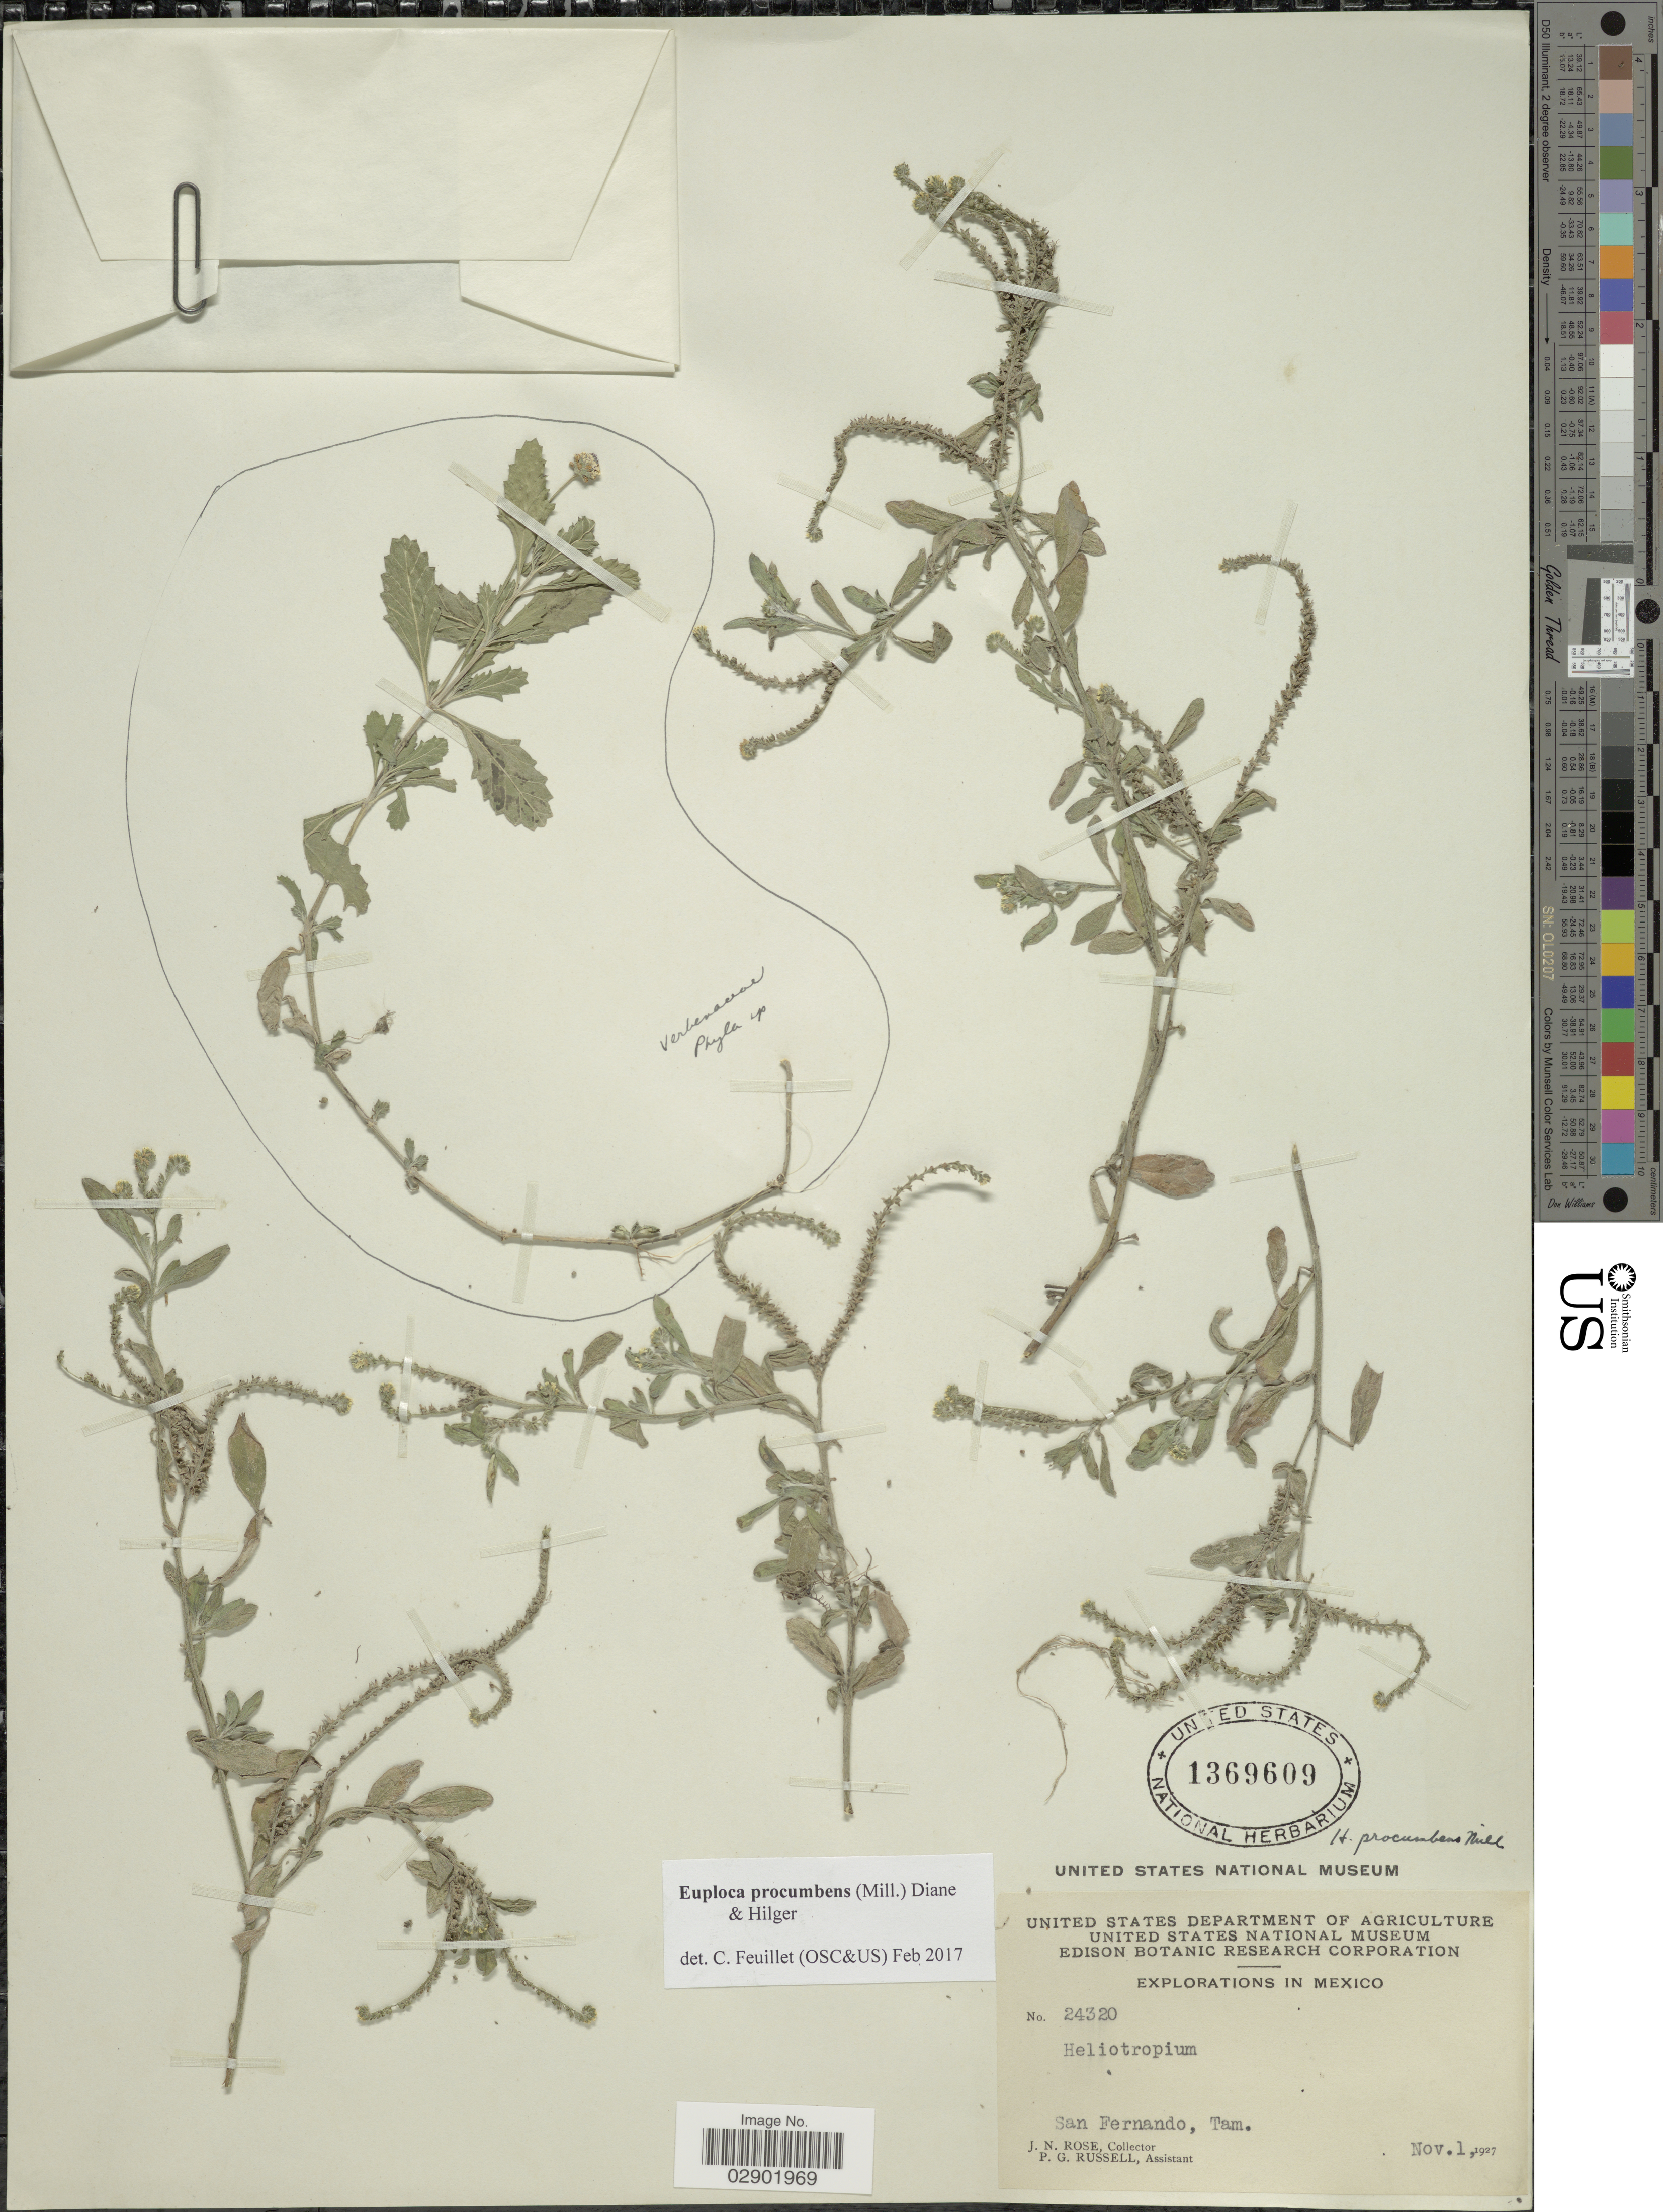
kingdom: Plantae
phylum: Tracheophyta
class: Magnoliopsida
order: Boraginales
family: Heliotropiaceae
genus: Euploca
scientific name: Euploca procumbens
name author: (Mill.) Diane & Hilger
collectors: J. N. Rose & P. G. Russell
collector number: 24320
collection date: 1927-11-01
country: Mexico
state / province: Tamaulipas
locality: San Fernando.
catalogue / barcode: US 1369609